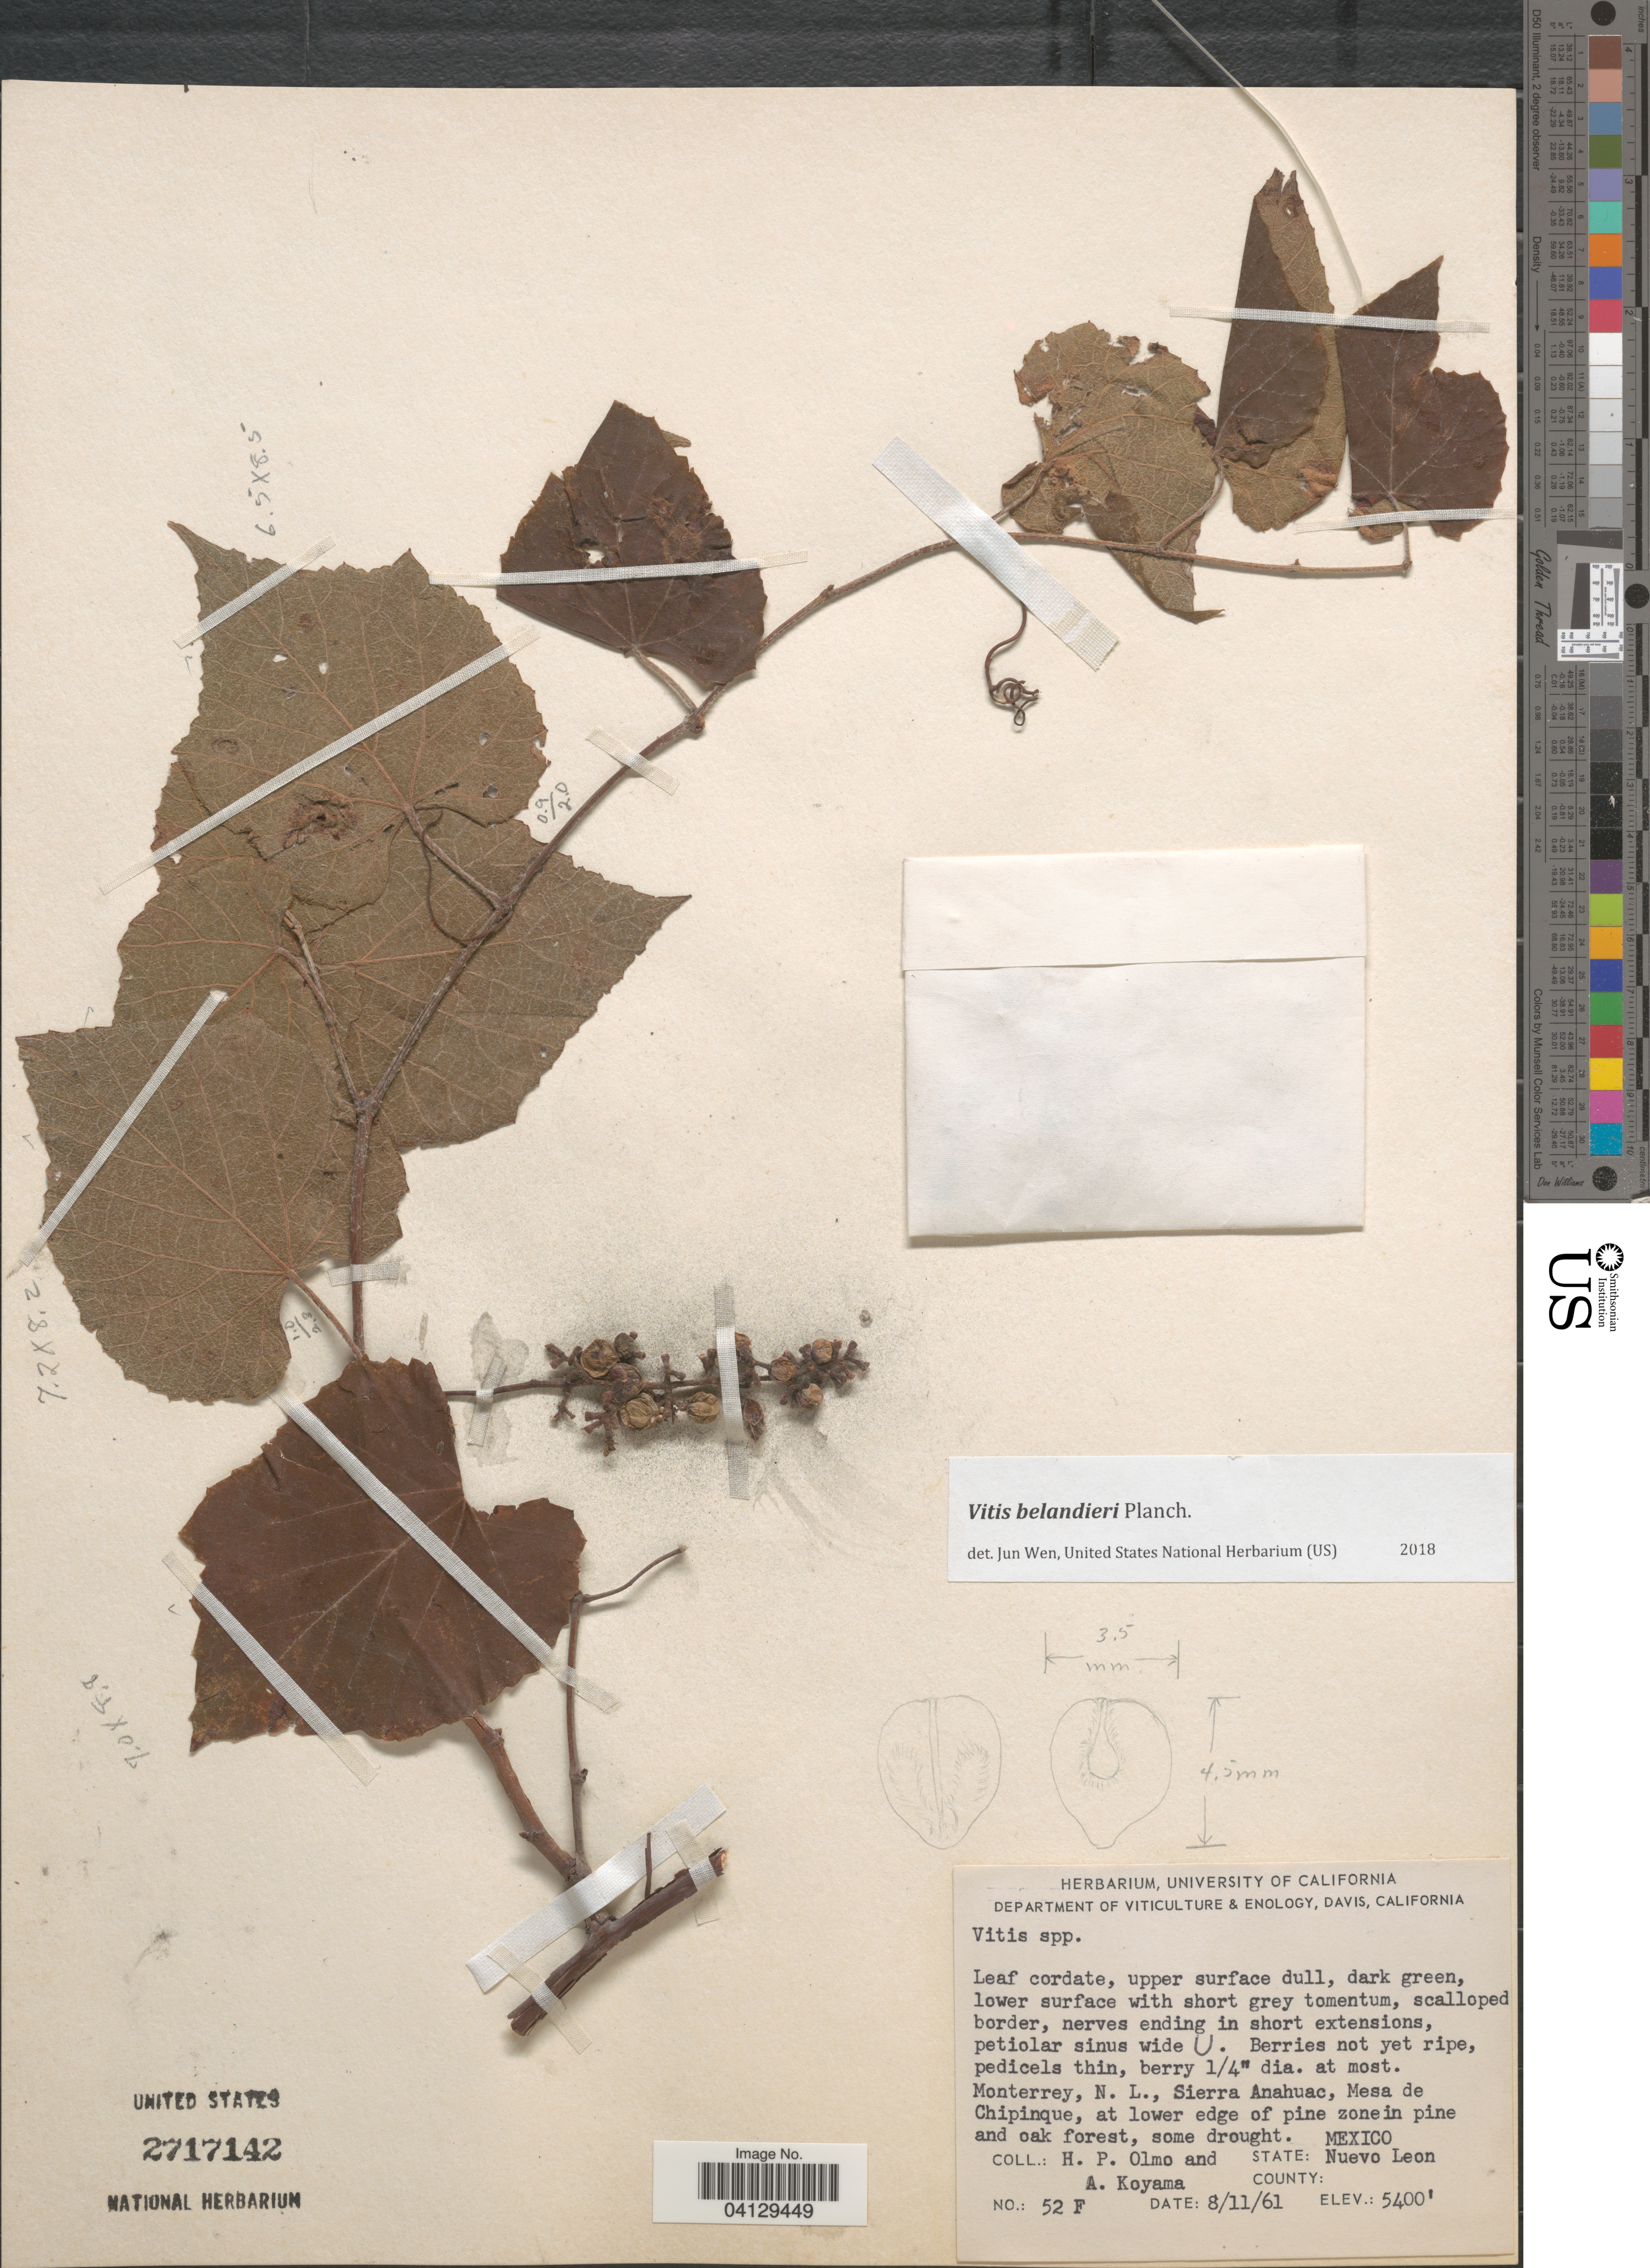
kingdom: Plantae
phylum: Tracheophyta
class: Magnoliopsida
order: Vitales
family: Vitaceae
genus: Vitis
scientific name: Vitis berlandieri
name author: Planch.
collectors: H. Olmo & A. Koyama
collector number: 52F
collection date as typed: Transcribed d/m/y: 11/8/61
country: Mexico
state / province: Nuevo León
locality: Monterrey, Sierra Anahuac, Mesa de Chipinque.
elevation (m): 1646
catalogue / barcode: US 2717142